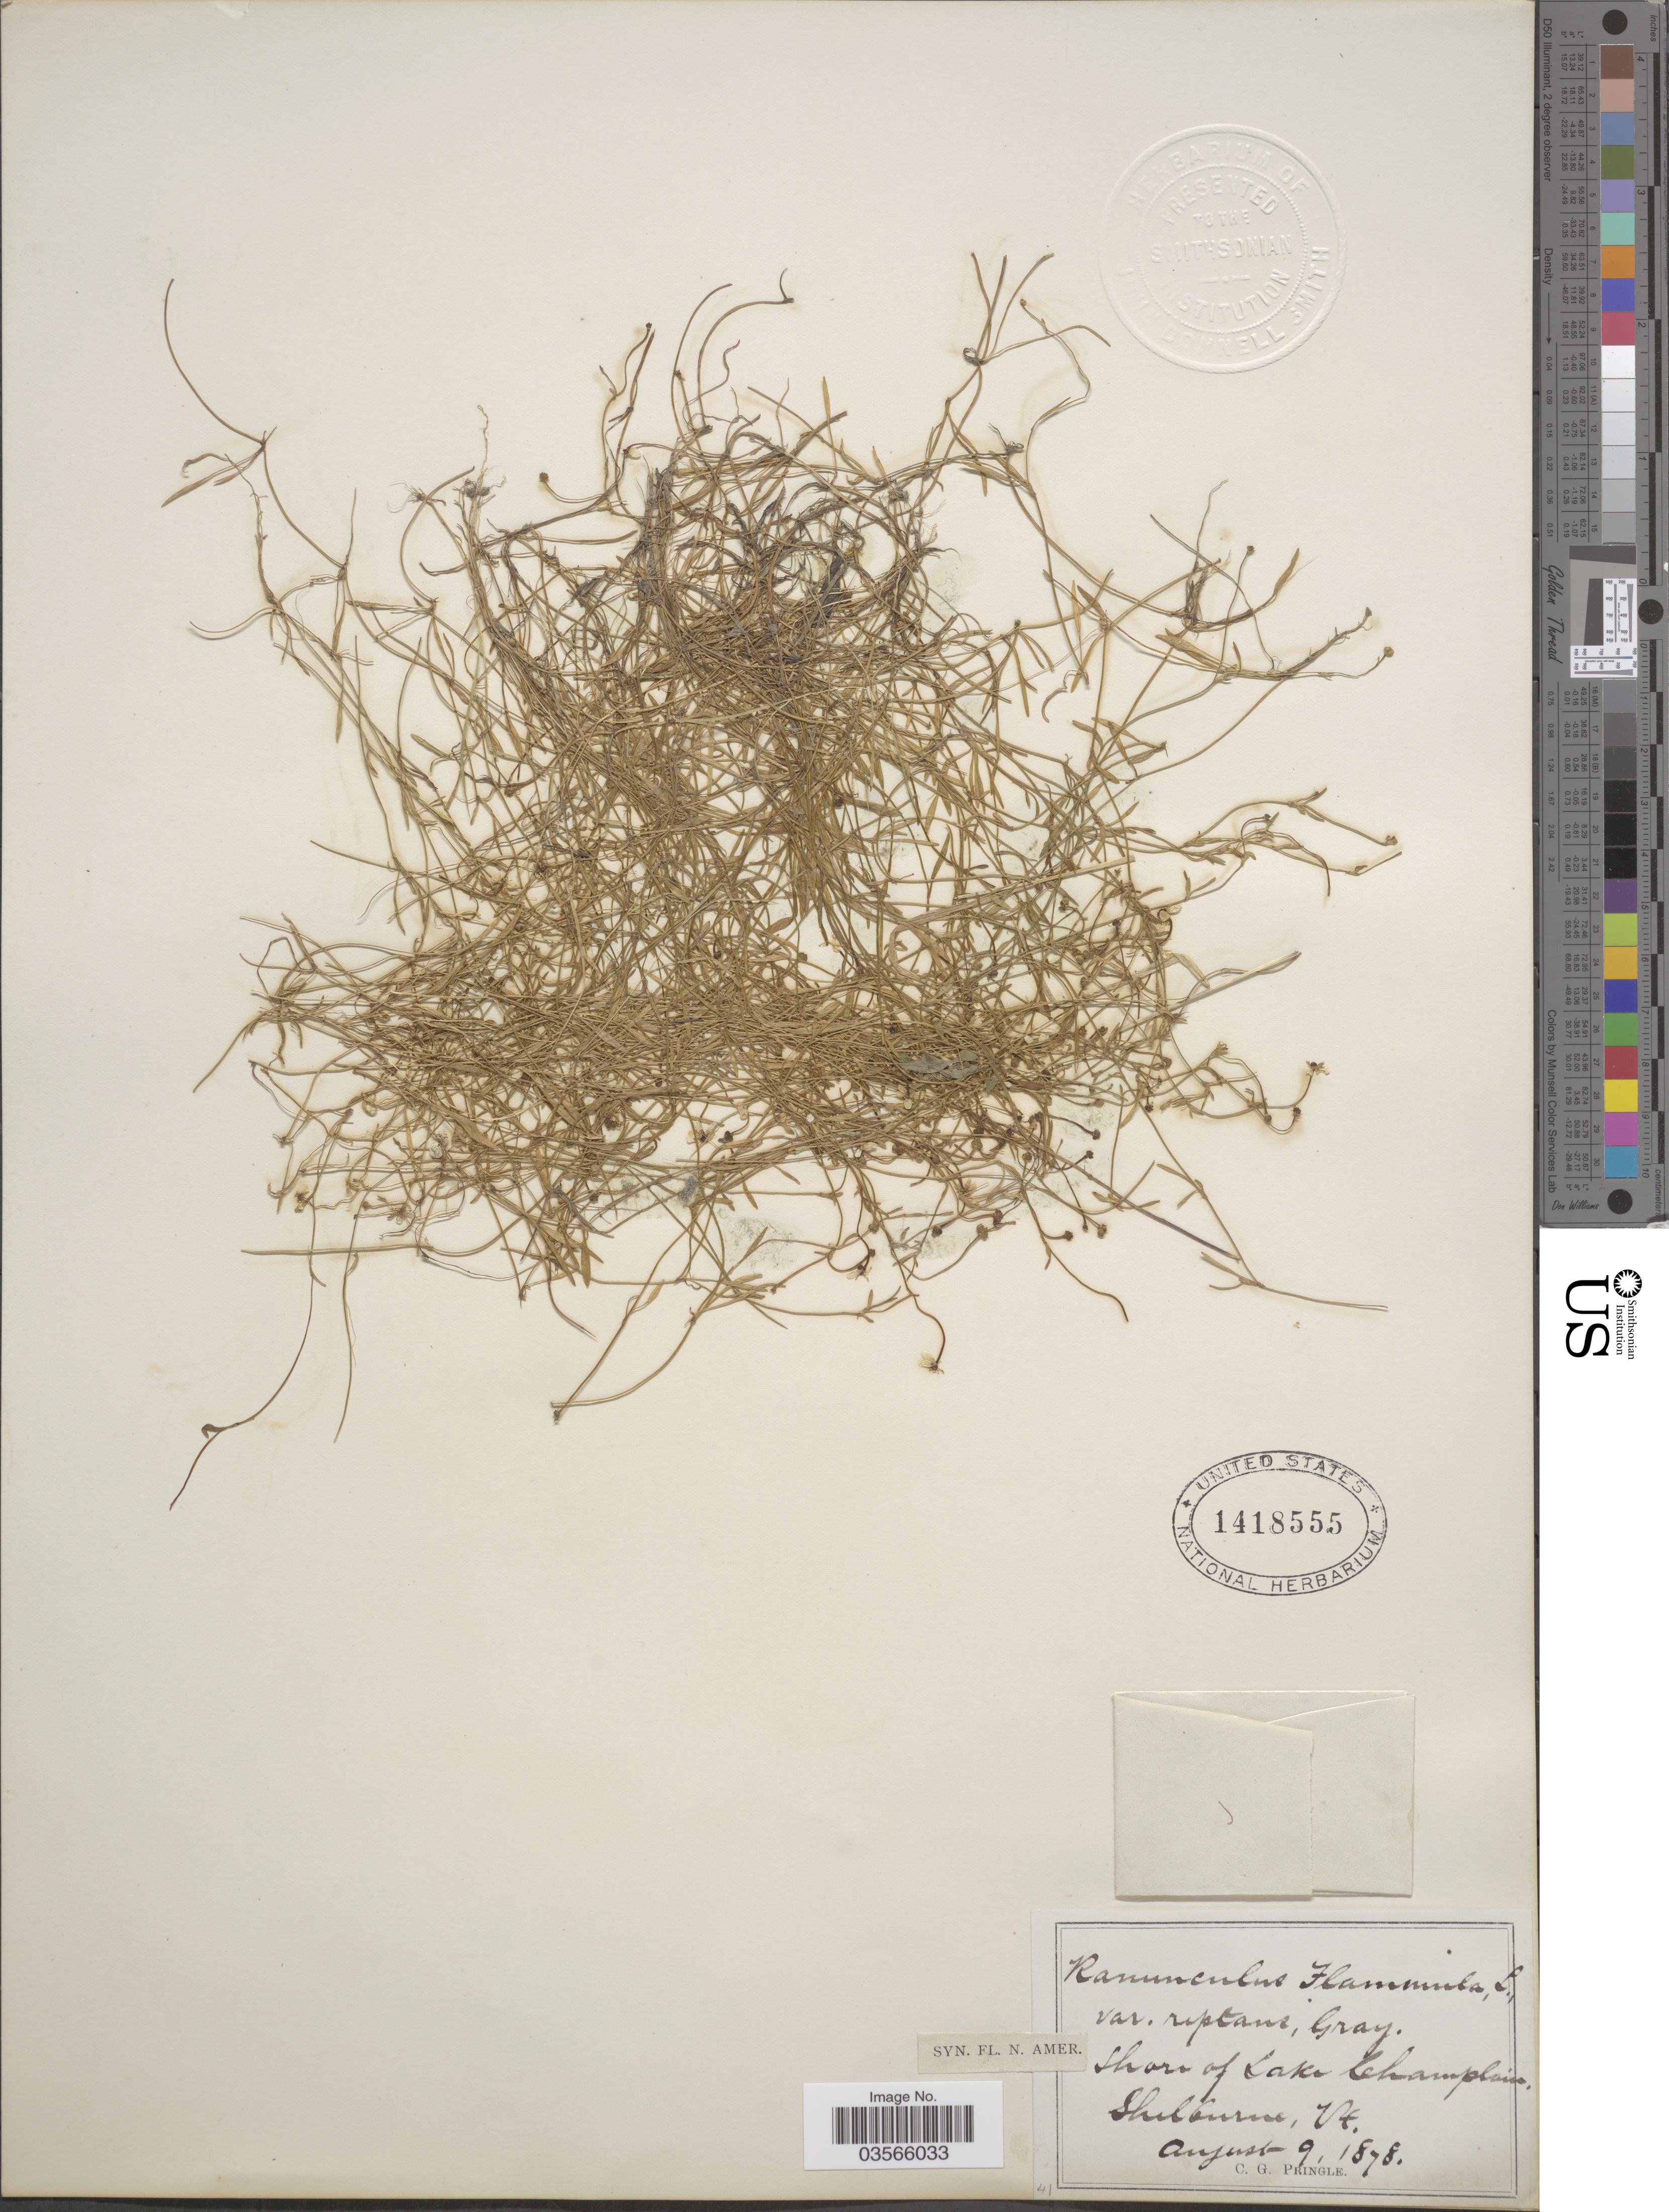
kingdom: Plantae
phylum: Tracheophyta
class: Magnoliopsida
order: Ranunculales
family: Ranunculaceae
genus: Ranunculus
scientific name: Ranunculus flammula var. filiformis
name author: (Michx.) Hook.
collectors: C. G. Pringle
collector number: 41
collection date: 1878-08-09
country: United States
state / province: Vermont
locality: Shore of Lake Champlain, Shelburne.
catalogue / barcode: US 1418555